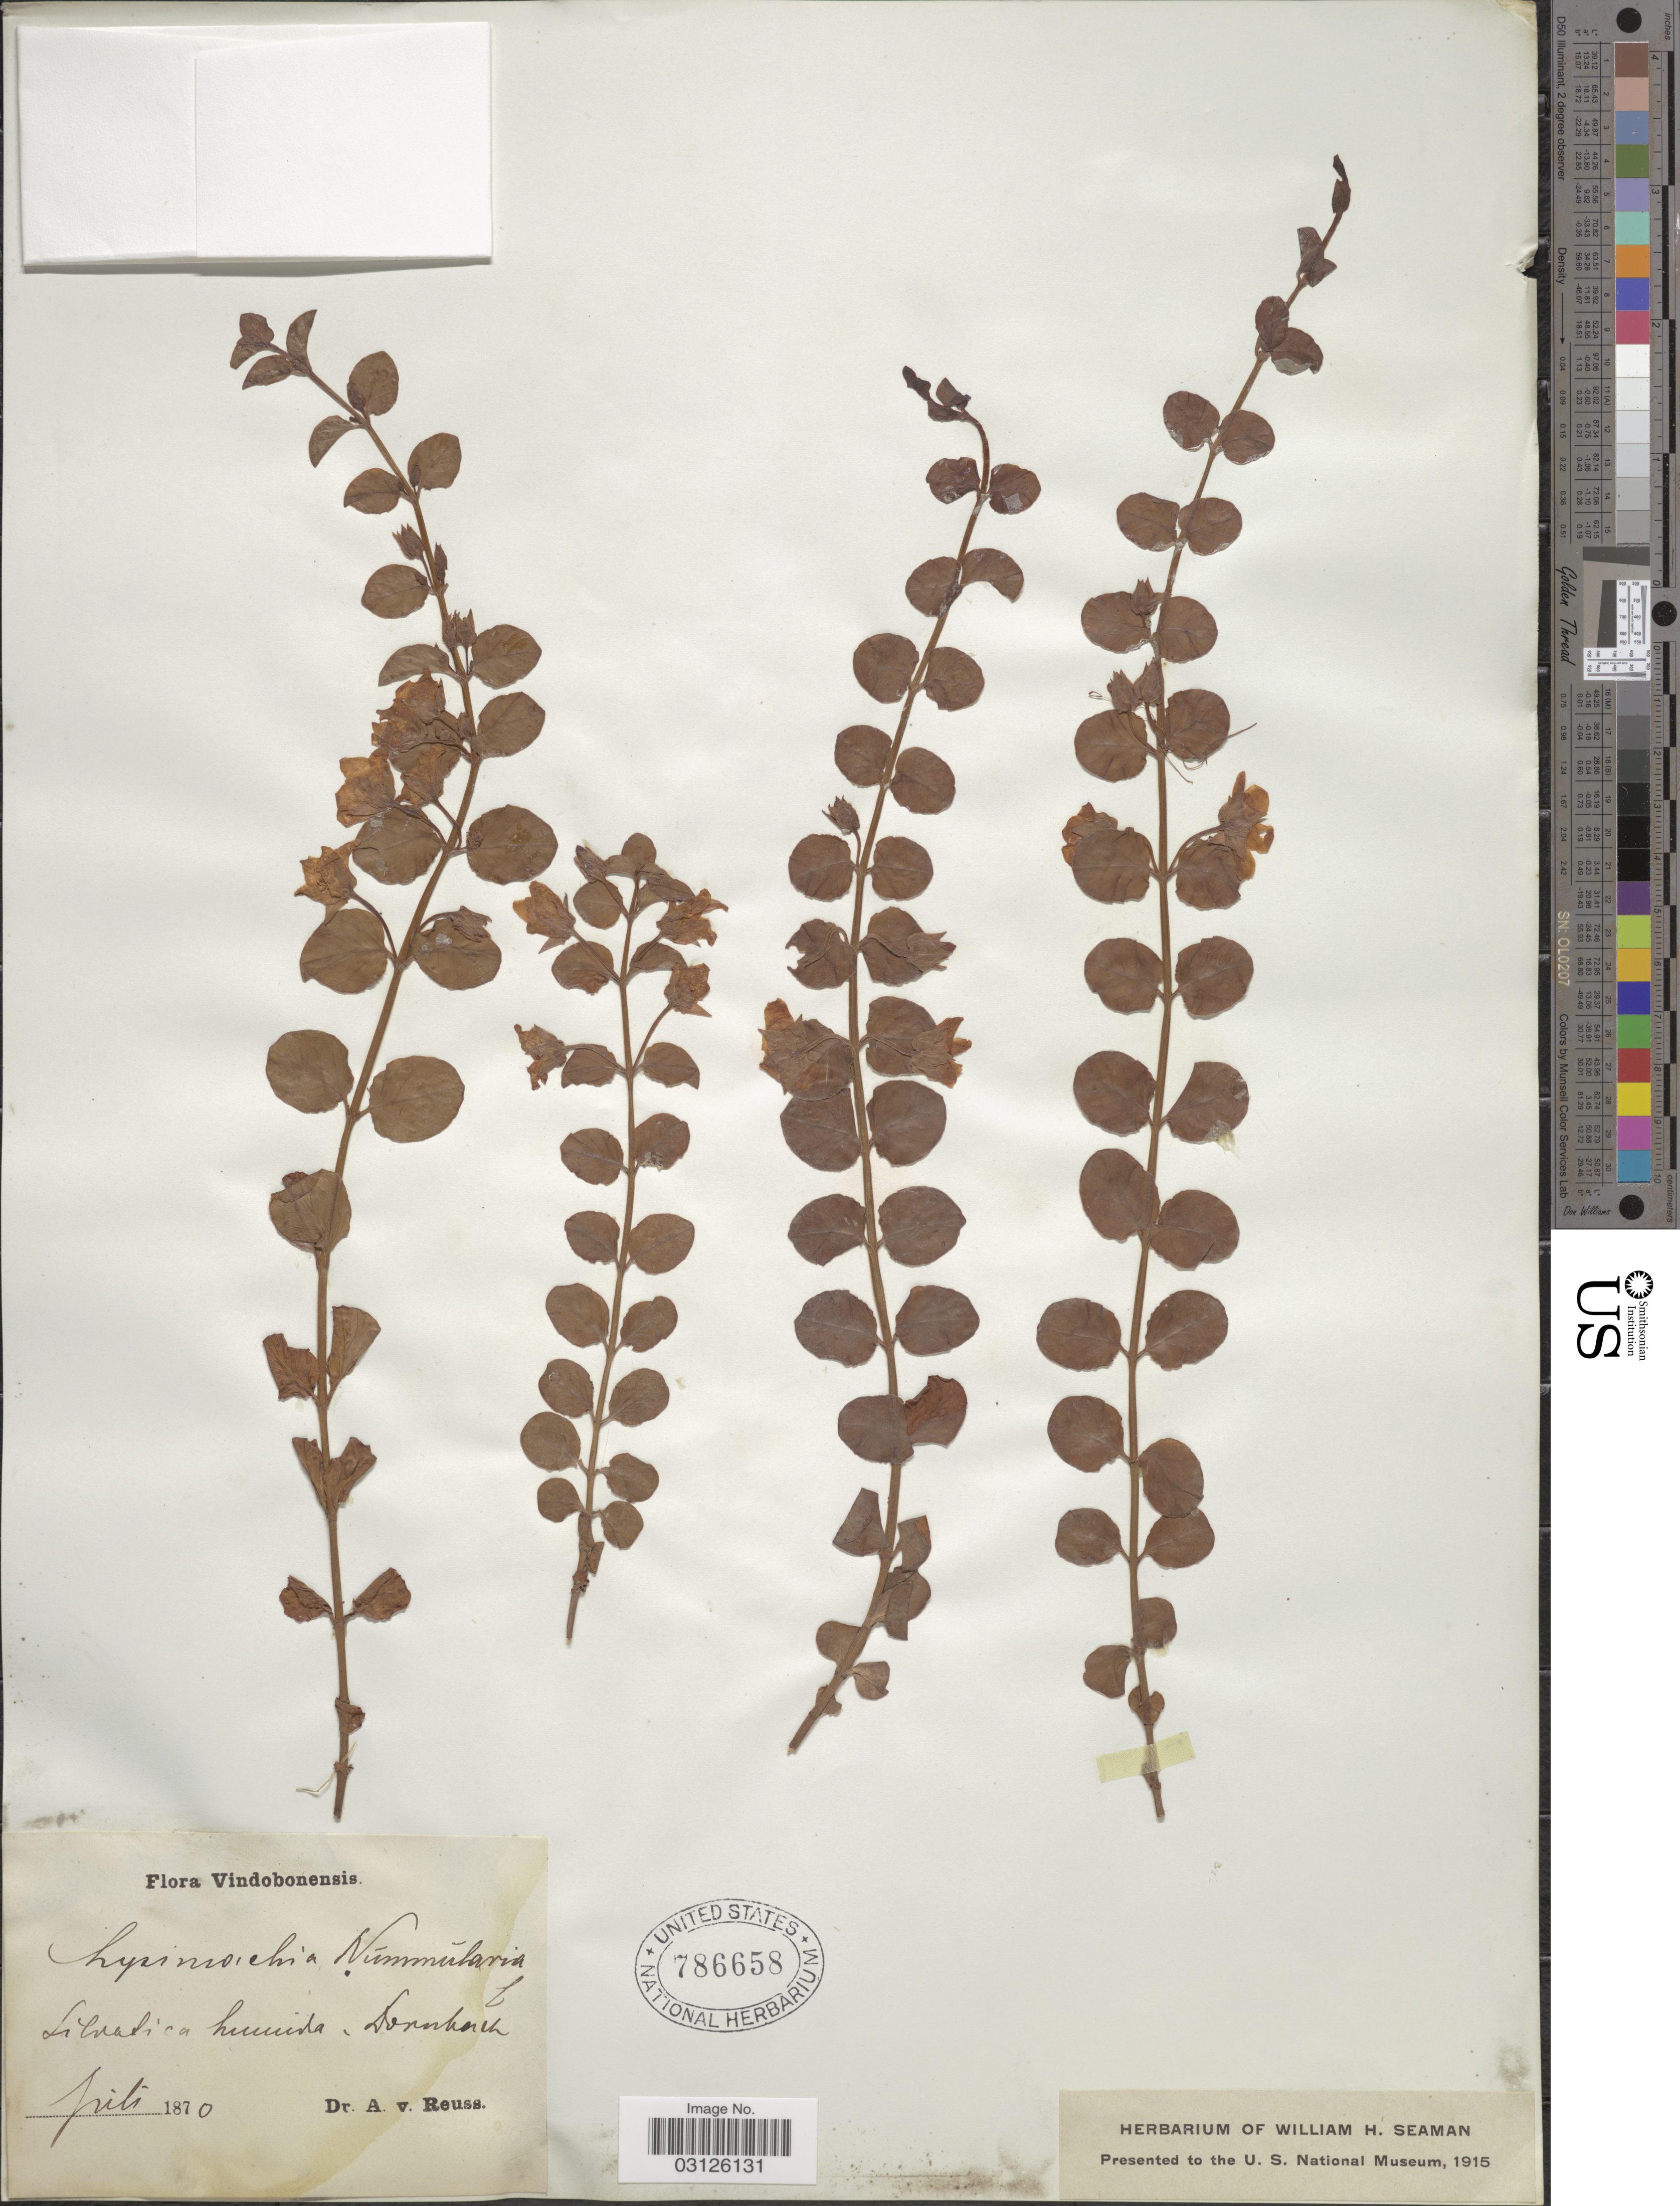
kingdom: Plantae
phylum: Tracheophyta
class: Magnoliopsida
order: Ericales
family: Primulaceae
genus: Lysimachia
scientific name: Lysimachia nummularia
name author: L.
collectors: A. Reuss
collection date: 1870-07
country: Austria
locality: Lilnatica humida. [interpreted] Vindobonensis, Dornbach.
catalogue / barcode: US 786658